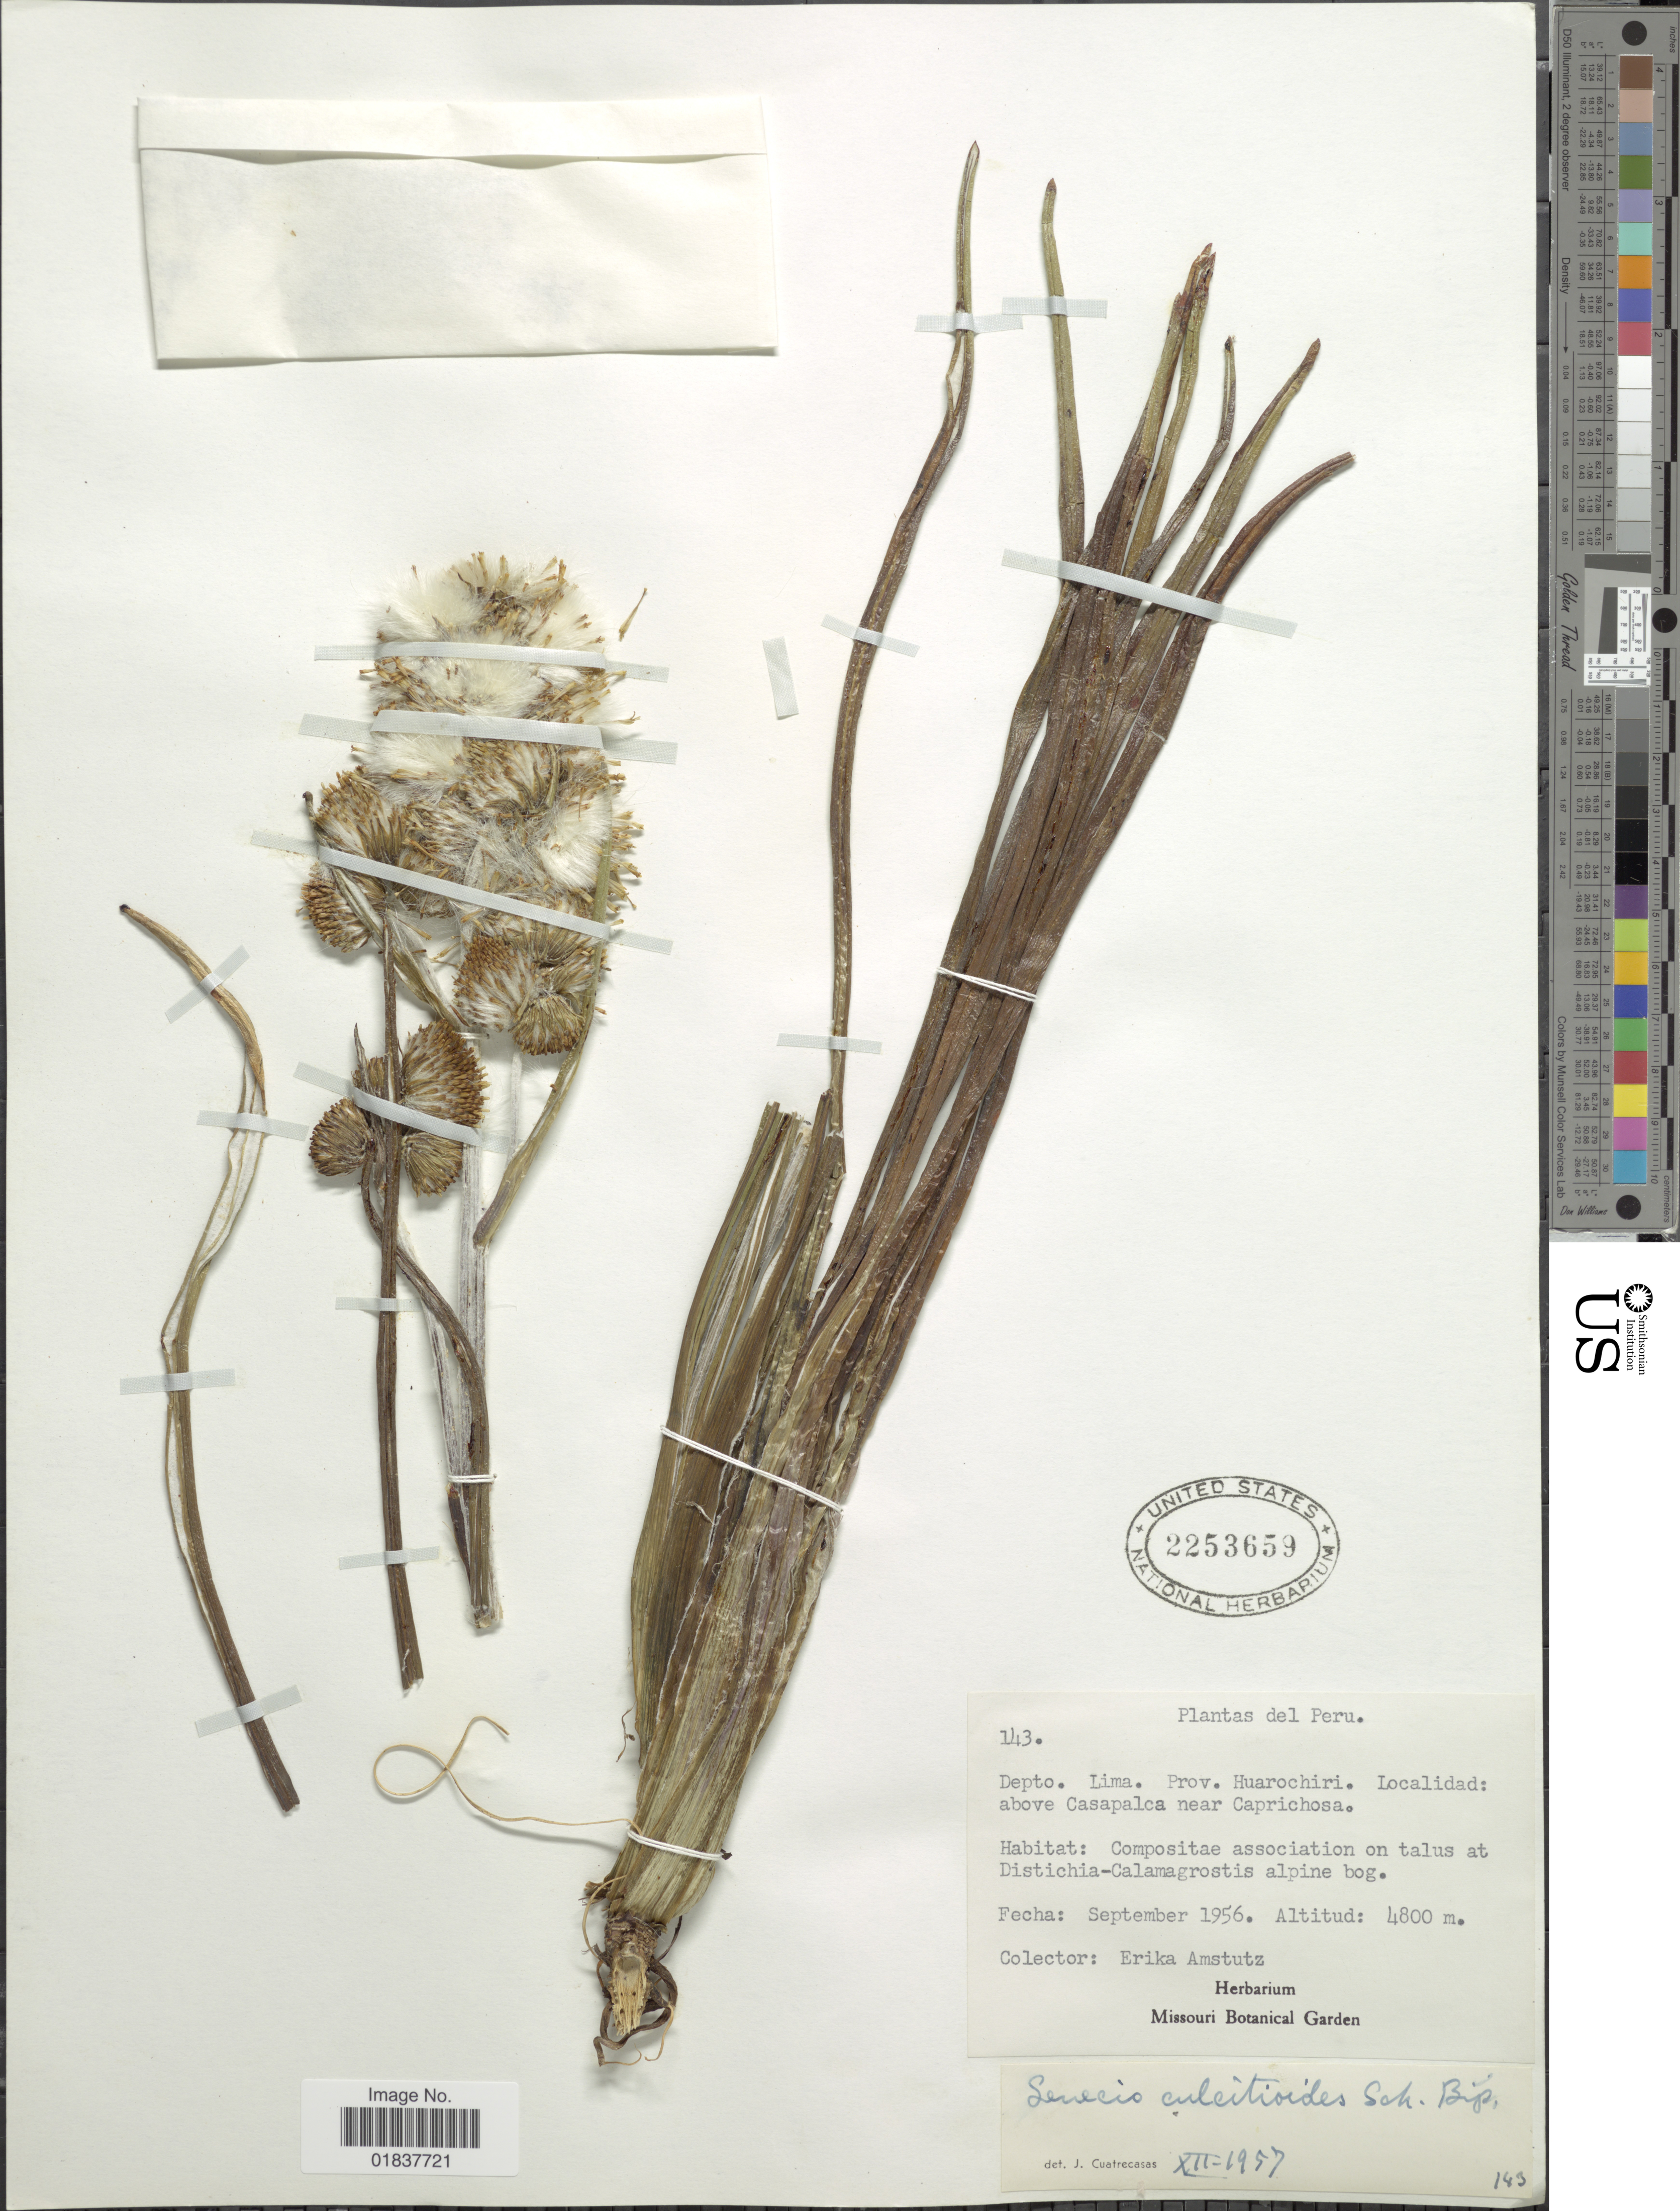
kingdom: Plantae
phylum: Tracheophyta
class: Magnoliopsida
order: Asterales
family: Asteraceae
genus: Senecio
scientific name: Senecio comosus var. culcitioides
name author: (Sch. Bip. ex Wedd.) Cabrera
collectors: E. Amstutz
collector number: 143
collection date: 1956-09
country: Peru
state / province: Lima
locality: Prov. Huarochiri, above Casapalca near Caprichosa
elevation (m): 4800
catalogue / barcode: US 2253659